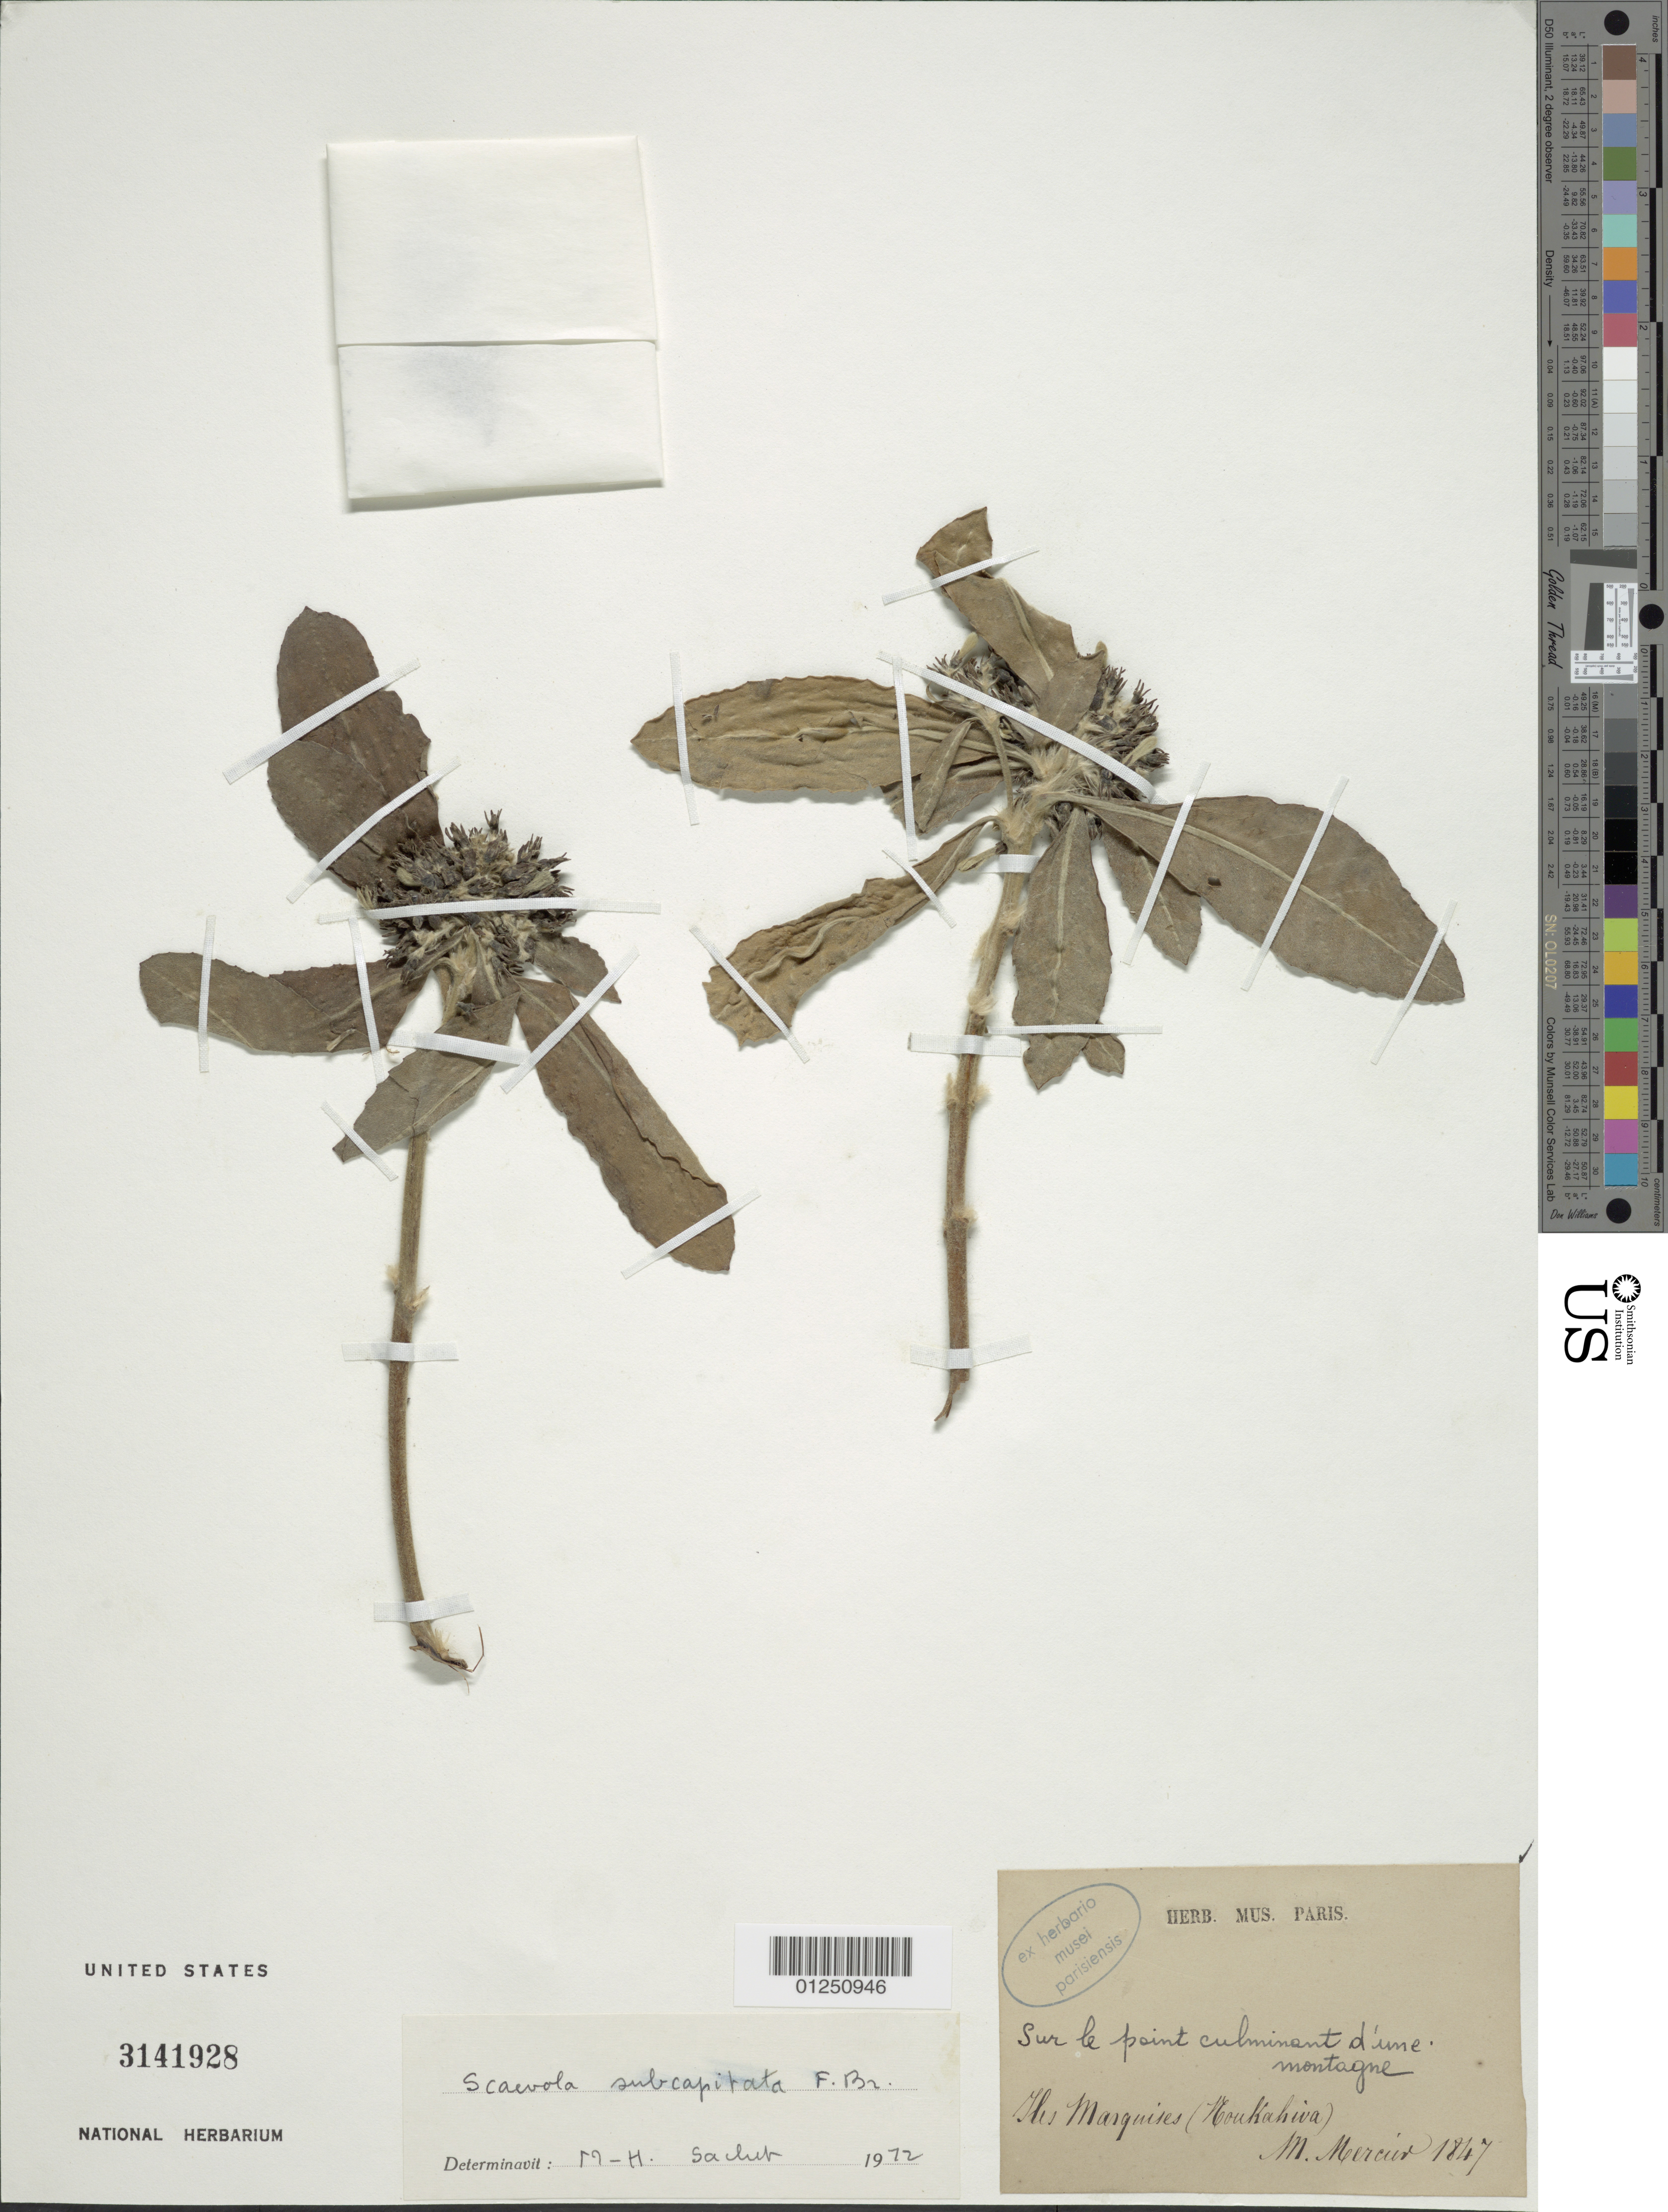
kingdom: Plantae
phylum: Tracheophyta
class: Magnoliopsida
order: Asterales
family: Goodeniaceae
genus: Scaevola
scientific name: Scaevola subcapitata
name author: F. Br.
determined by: Wagner, W. L., (BOT), Smithsonian Institution - National Museum of Natural History (UNITED STATES)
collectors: M. Mercier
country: French Polynesia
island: Nuku Hiva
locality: Sur la point culminent d'une Montagne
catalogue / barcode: US 3141928